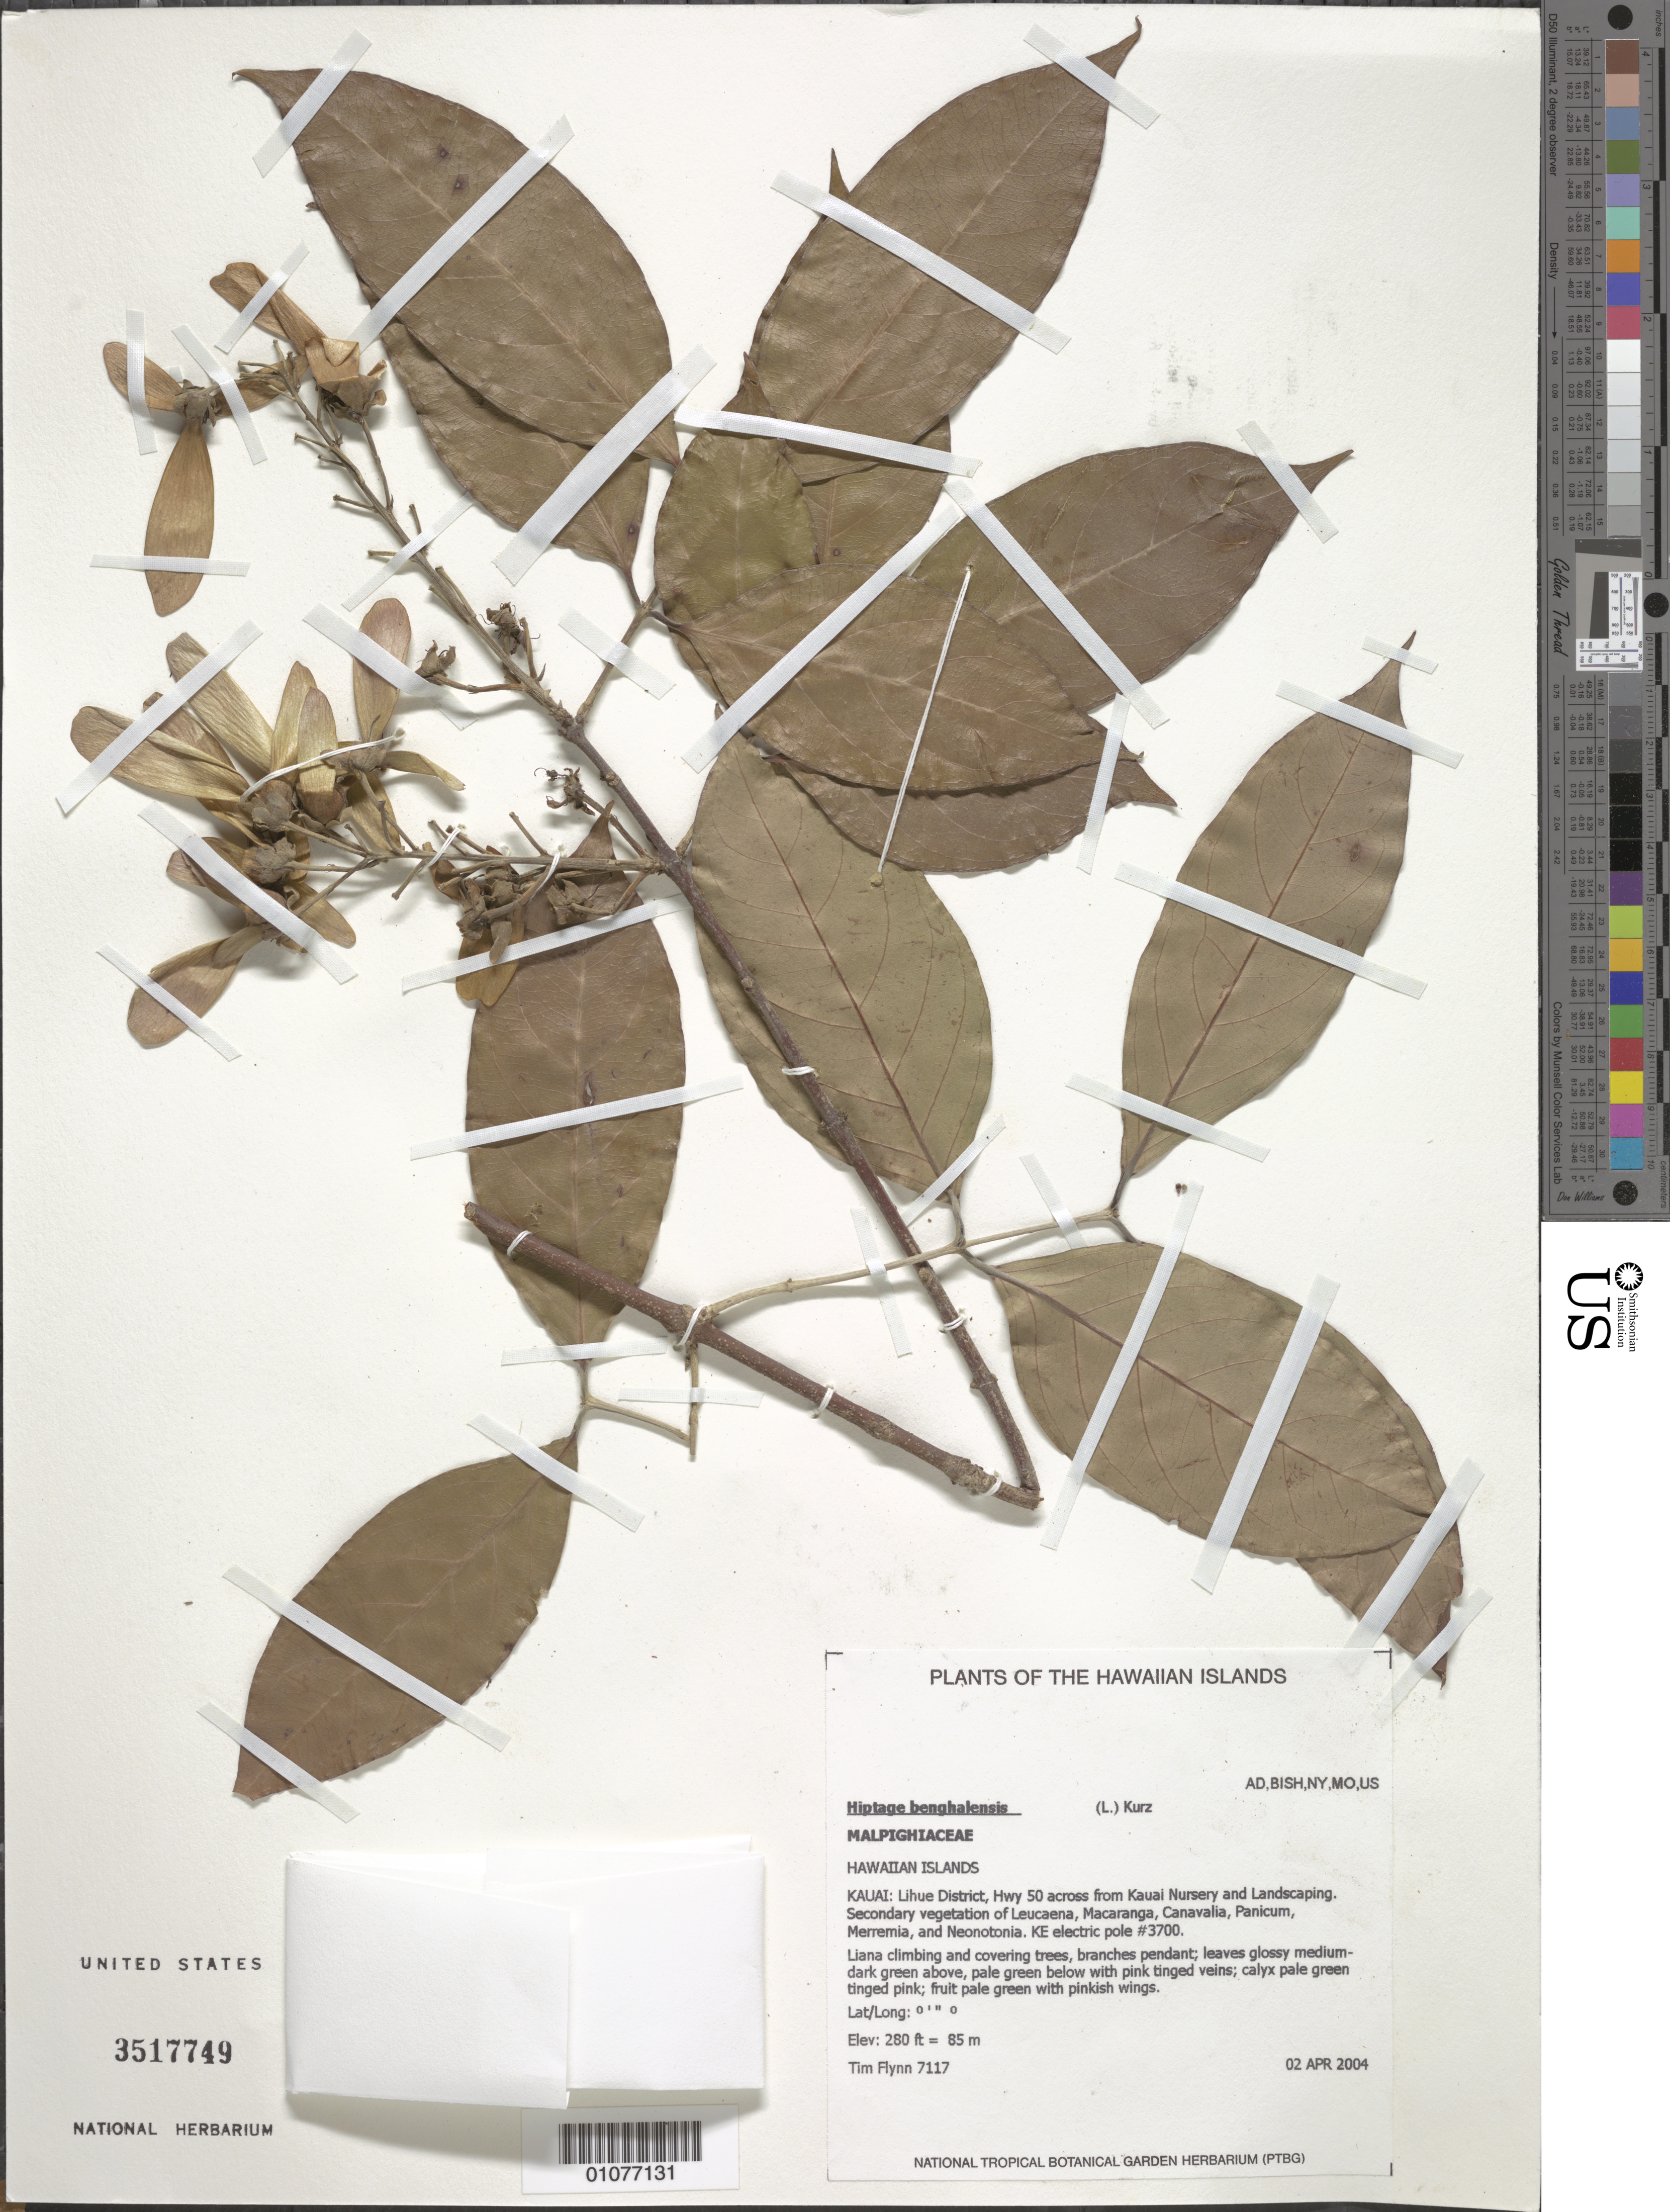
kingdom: Plantae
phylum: Tracheophyta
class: Magnoliopsida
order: Malpighiales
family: Malpighiaceae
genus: Hiptage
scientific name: Hiptage benghalensis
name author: (L.) Kurz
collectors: T. W. Flynn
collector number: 7117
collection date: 2004-04-02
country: United States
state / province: Hawaii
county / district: Kauai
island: Kaua'i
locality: Lihue District, Hwy 50 across from Kauai Nursery and Landscaping.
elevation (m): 85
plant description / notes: KE electric pole #3700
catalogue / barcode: US 3517749